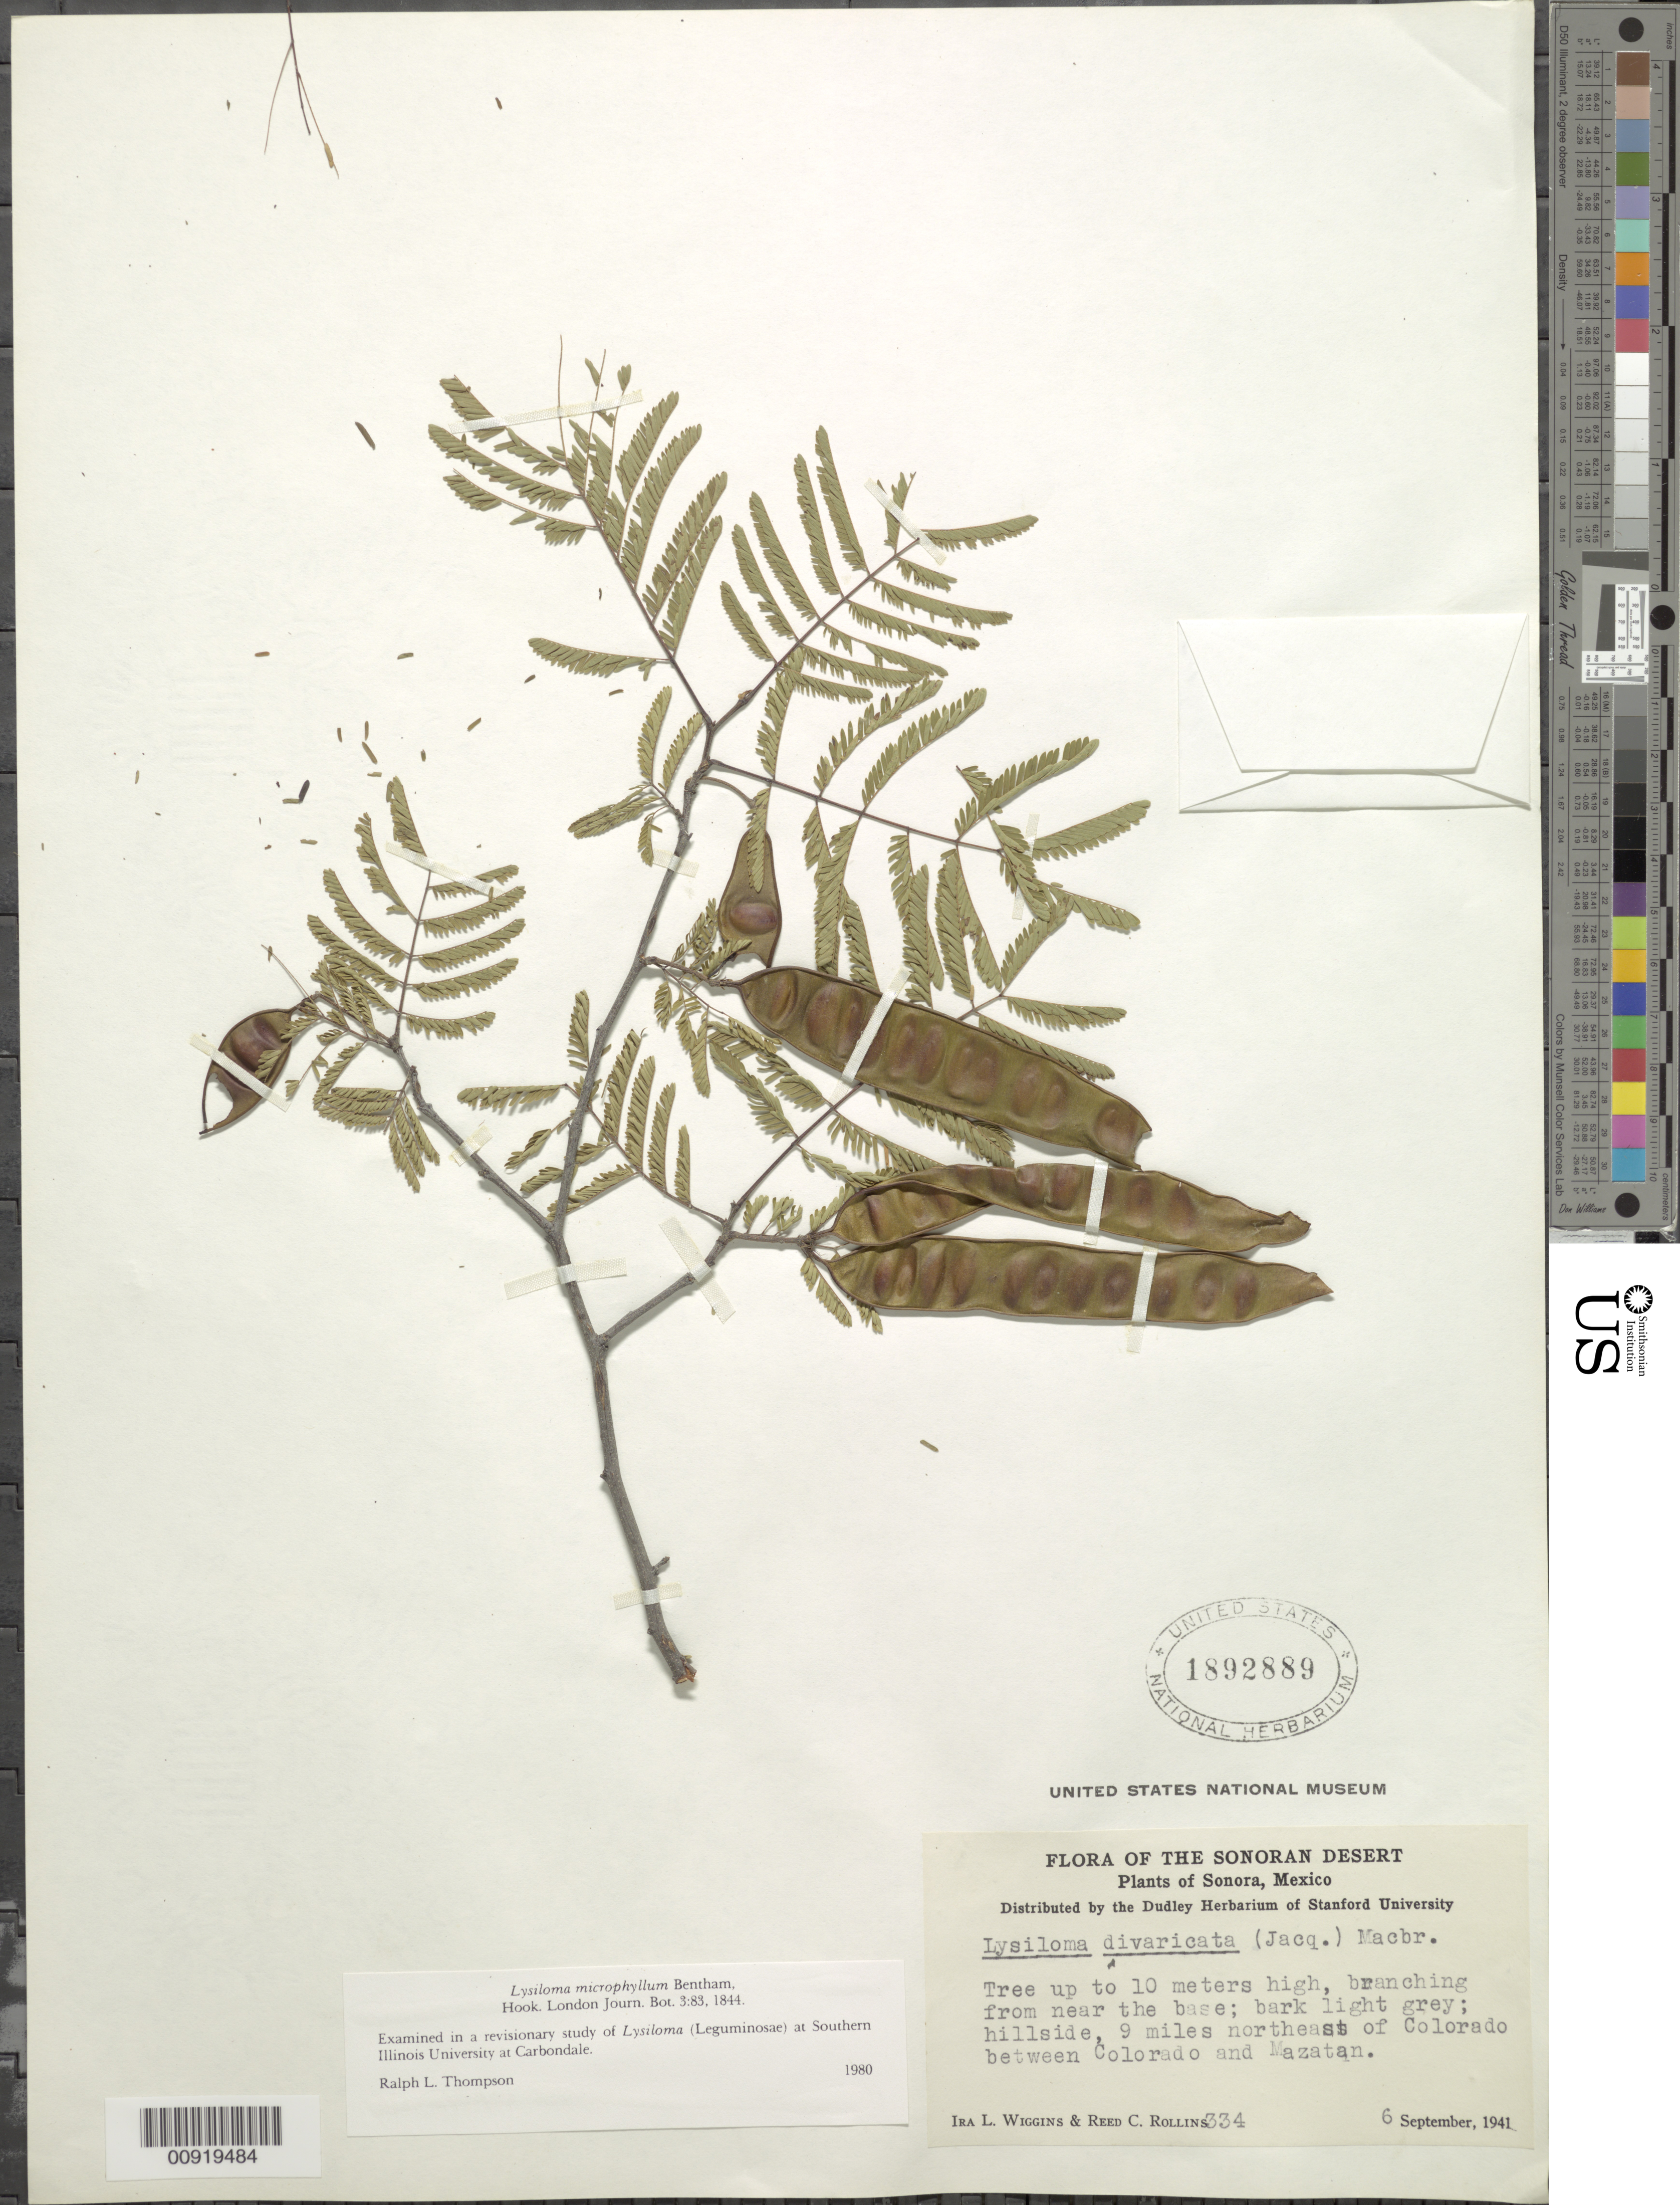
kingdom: Plantae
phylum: Tracheophyta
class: Magnoliopsida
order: Fabales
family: Fabaceae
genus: Lysiloma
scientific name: Lysiloma microphyllum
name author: Benth.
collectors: I. L. Wiggins & R. C. Rollins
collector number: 334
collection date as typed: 06 Sep 1941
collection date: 1941-09-06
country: Mexico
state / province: Sonora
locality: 9 miles northeast of Colorado between Colorado and Mazatan.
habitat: Hillside.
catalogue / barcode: US 1892889